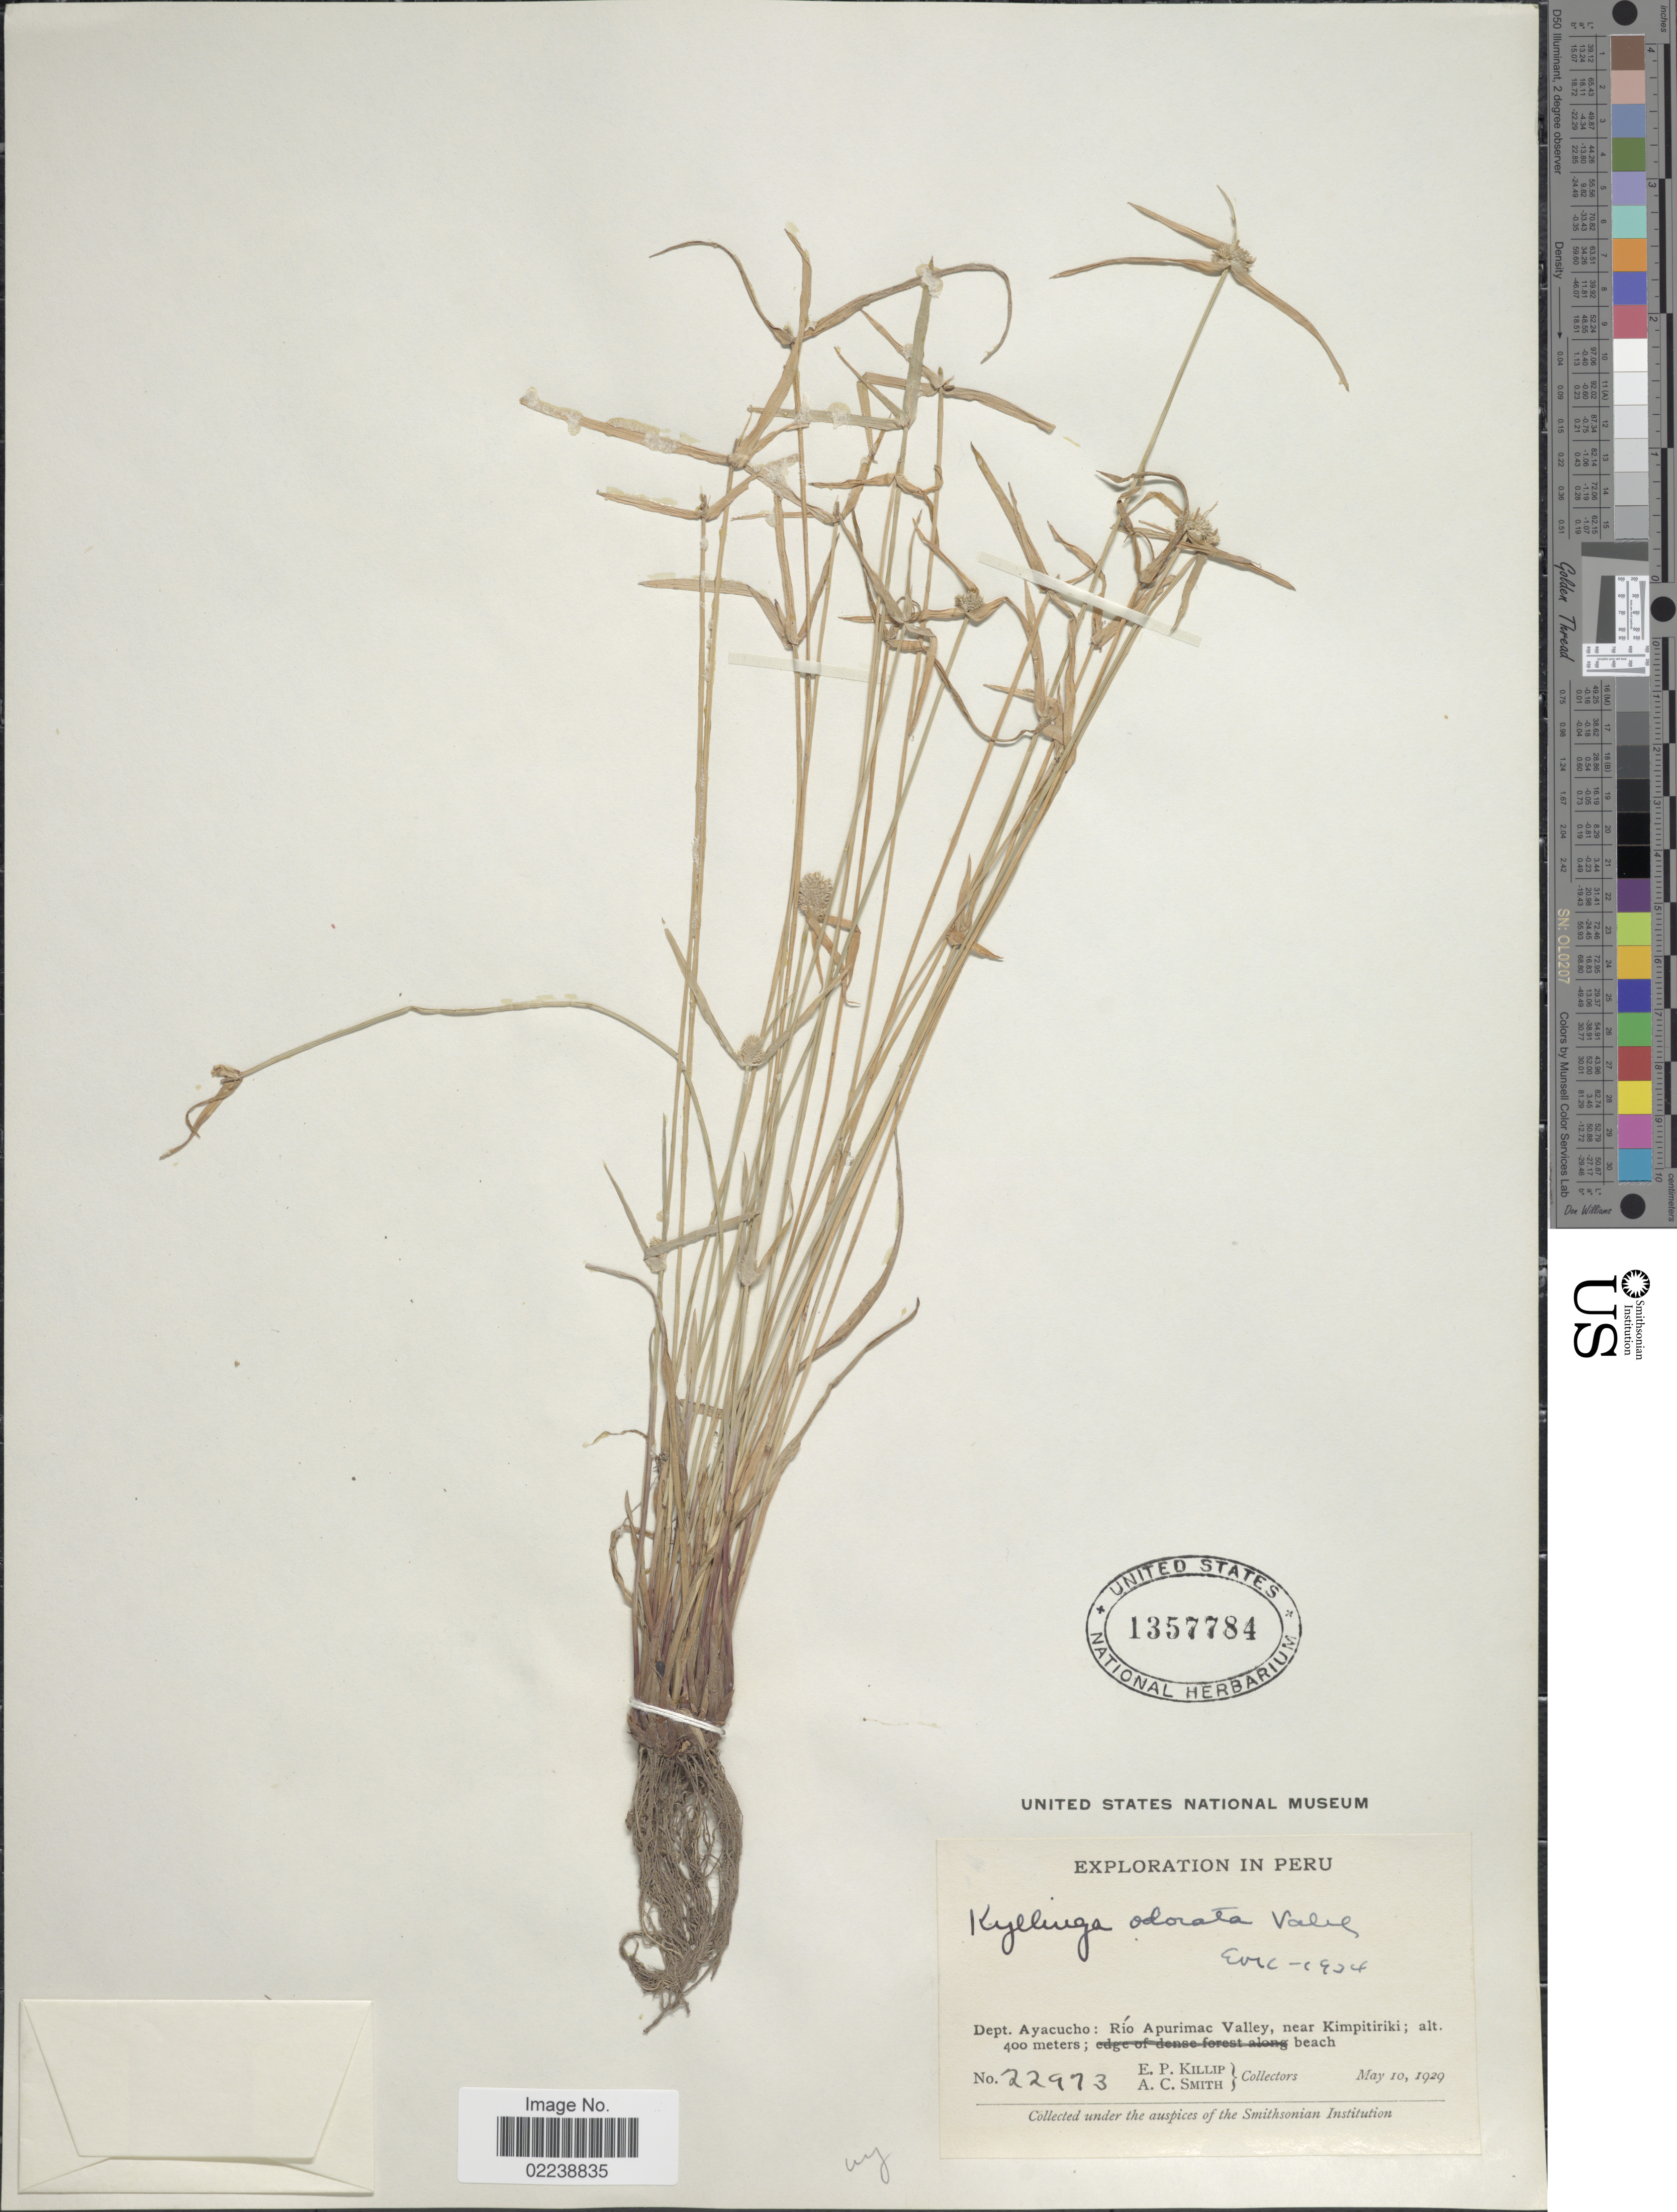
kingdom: Plantae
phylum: Tracheophyta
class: Liliopsida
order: Poales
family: Cyperaceae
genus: Cyperus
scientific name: Cyperus hortensis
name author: (Salzm. ex Steud.) Dorr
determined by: Strong, Mark T., (BOT), Smithsonian Institution - National Museum of Natural History (UNITED STATES)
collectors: E. P. Killip & A. C. Smith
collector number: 22973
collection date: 1929-05-10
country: Peru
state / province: Ayacucho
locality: Rio Apurimac Valley, near Kimpitirik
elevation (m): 400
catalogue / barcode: US 1357784